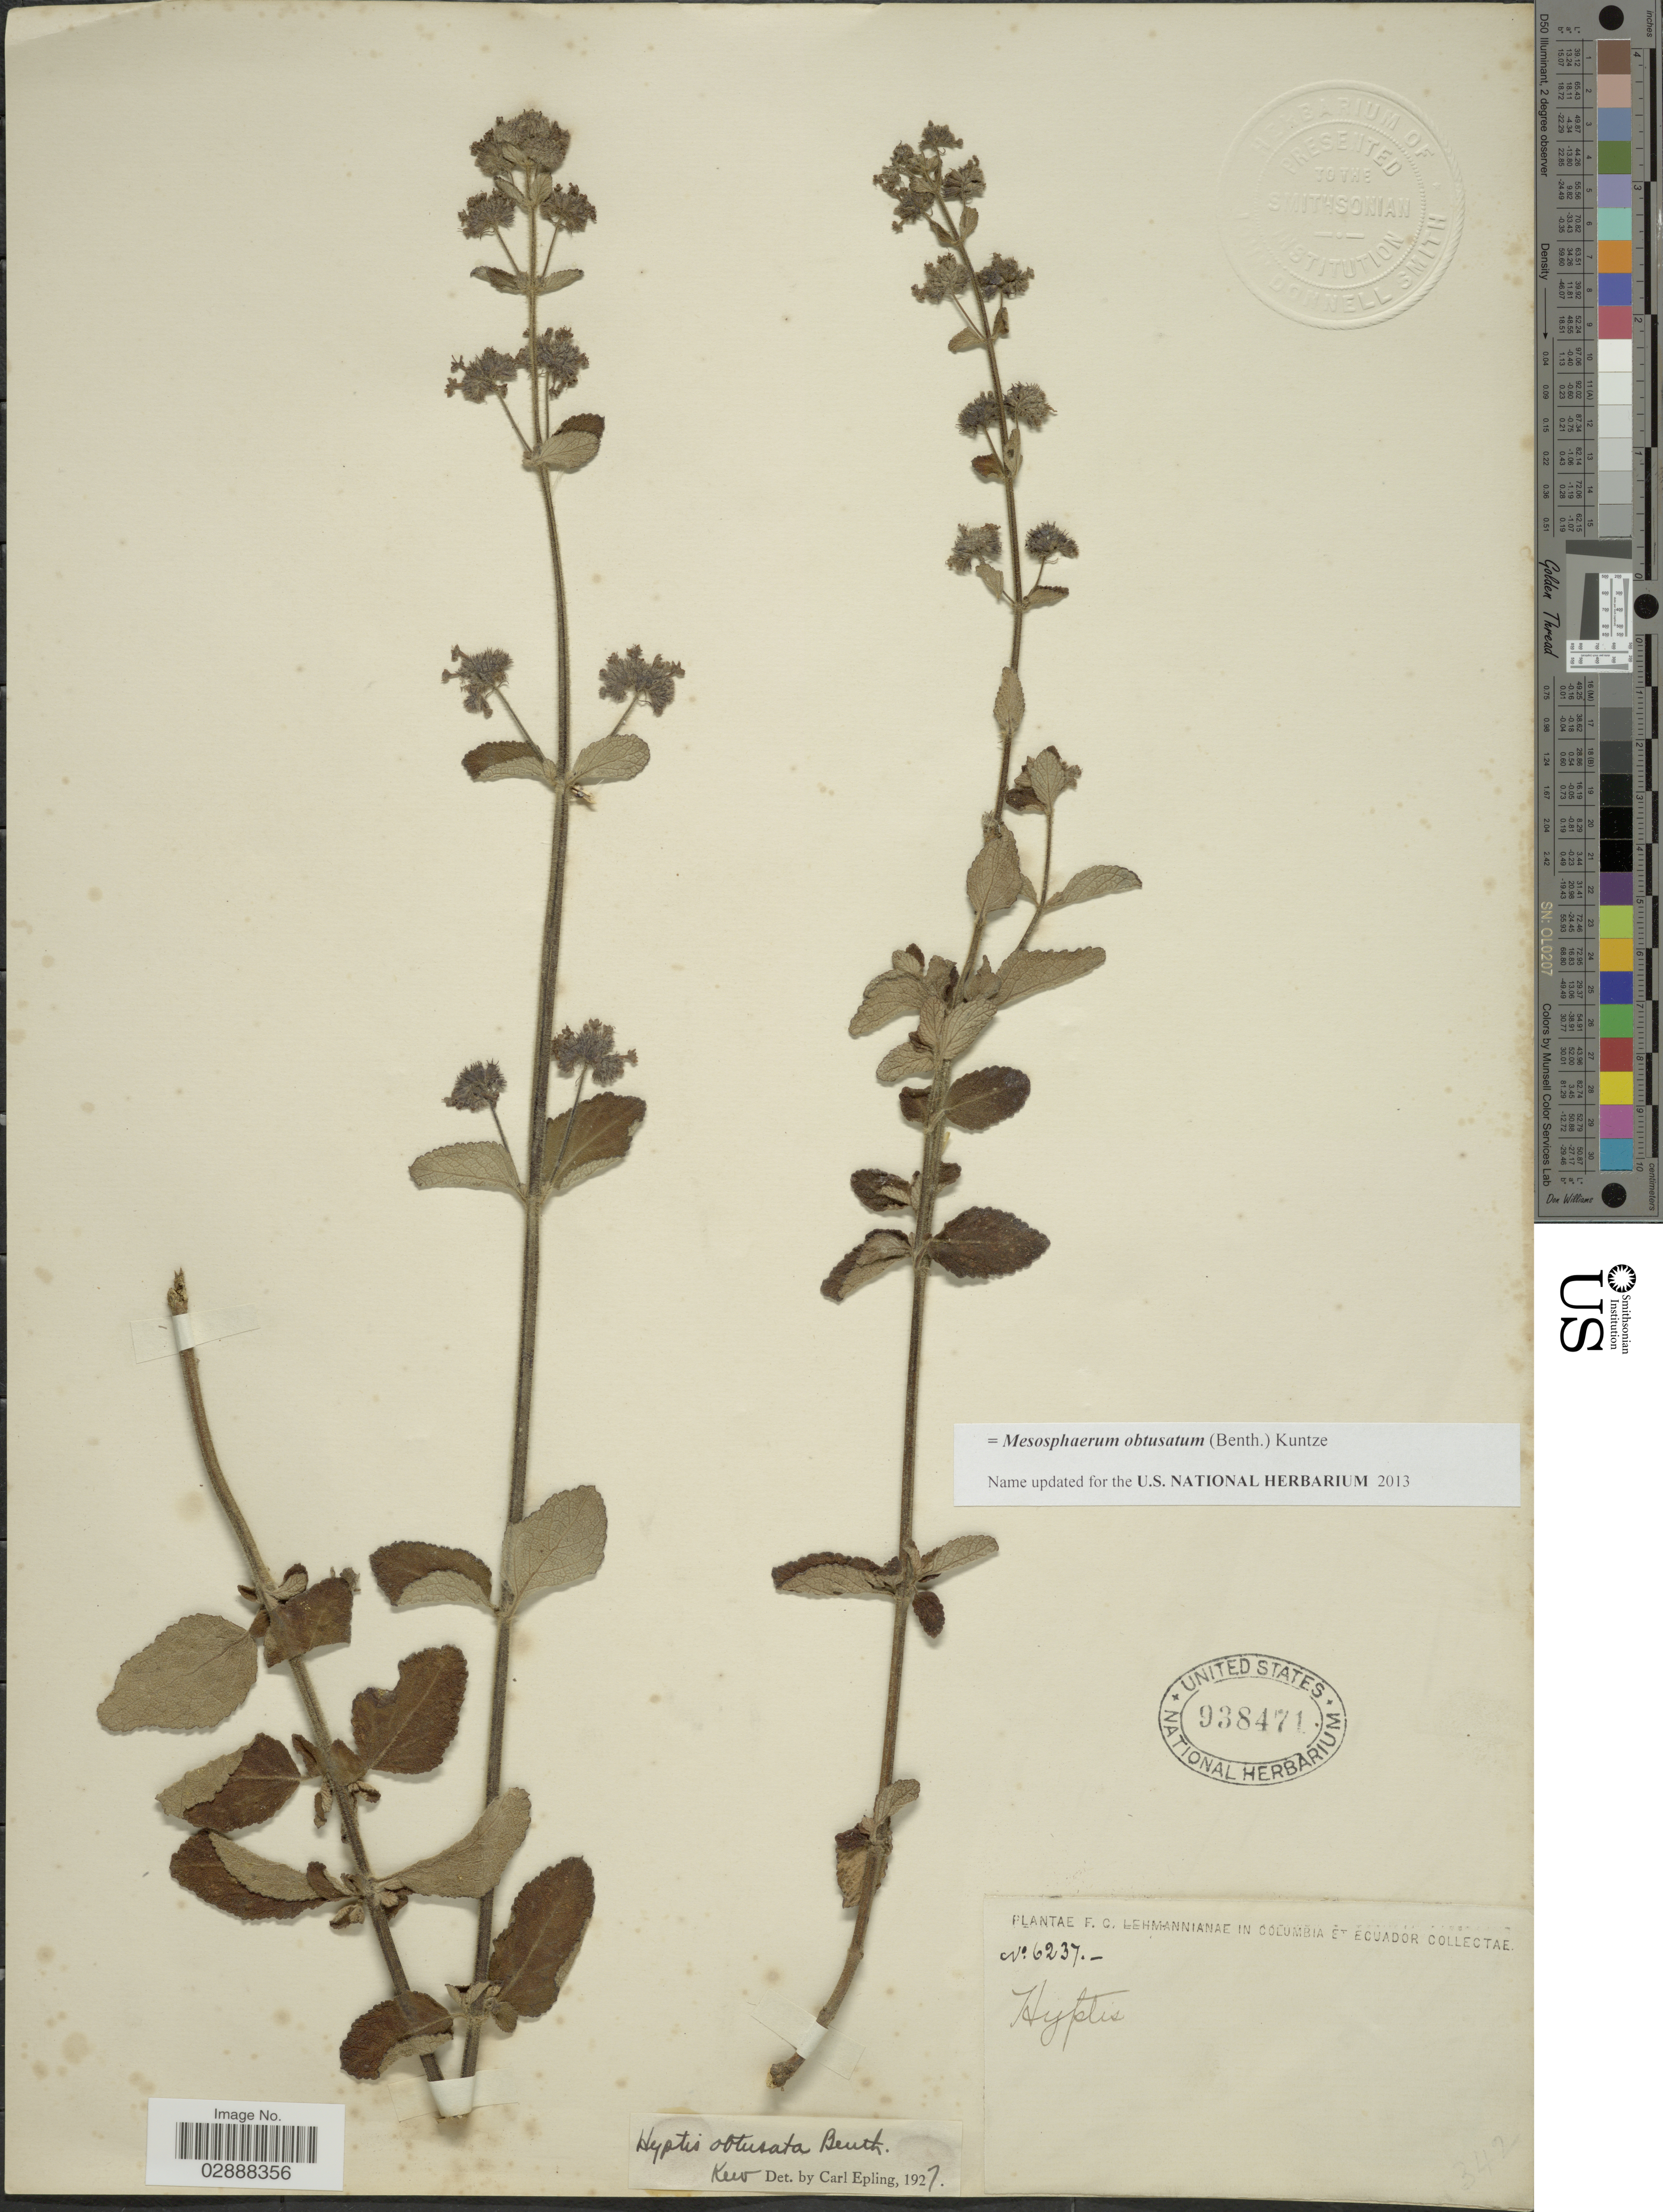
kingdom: Plantae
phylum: Tracheophyta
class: Magnoliopsida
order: Lamiales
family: Lamiaceae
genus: Mesosphaerum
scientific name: Mesosphaerum obtusatum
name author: (Benth.) Kuntze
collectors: F. C. Lehmann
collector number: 6237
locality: Columbia et Ecuador.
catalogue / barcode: US 938471